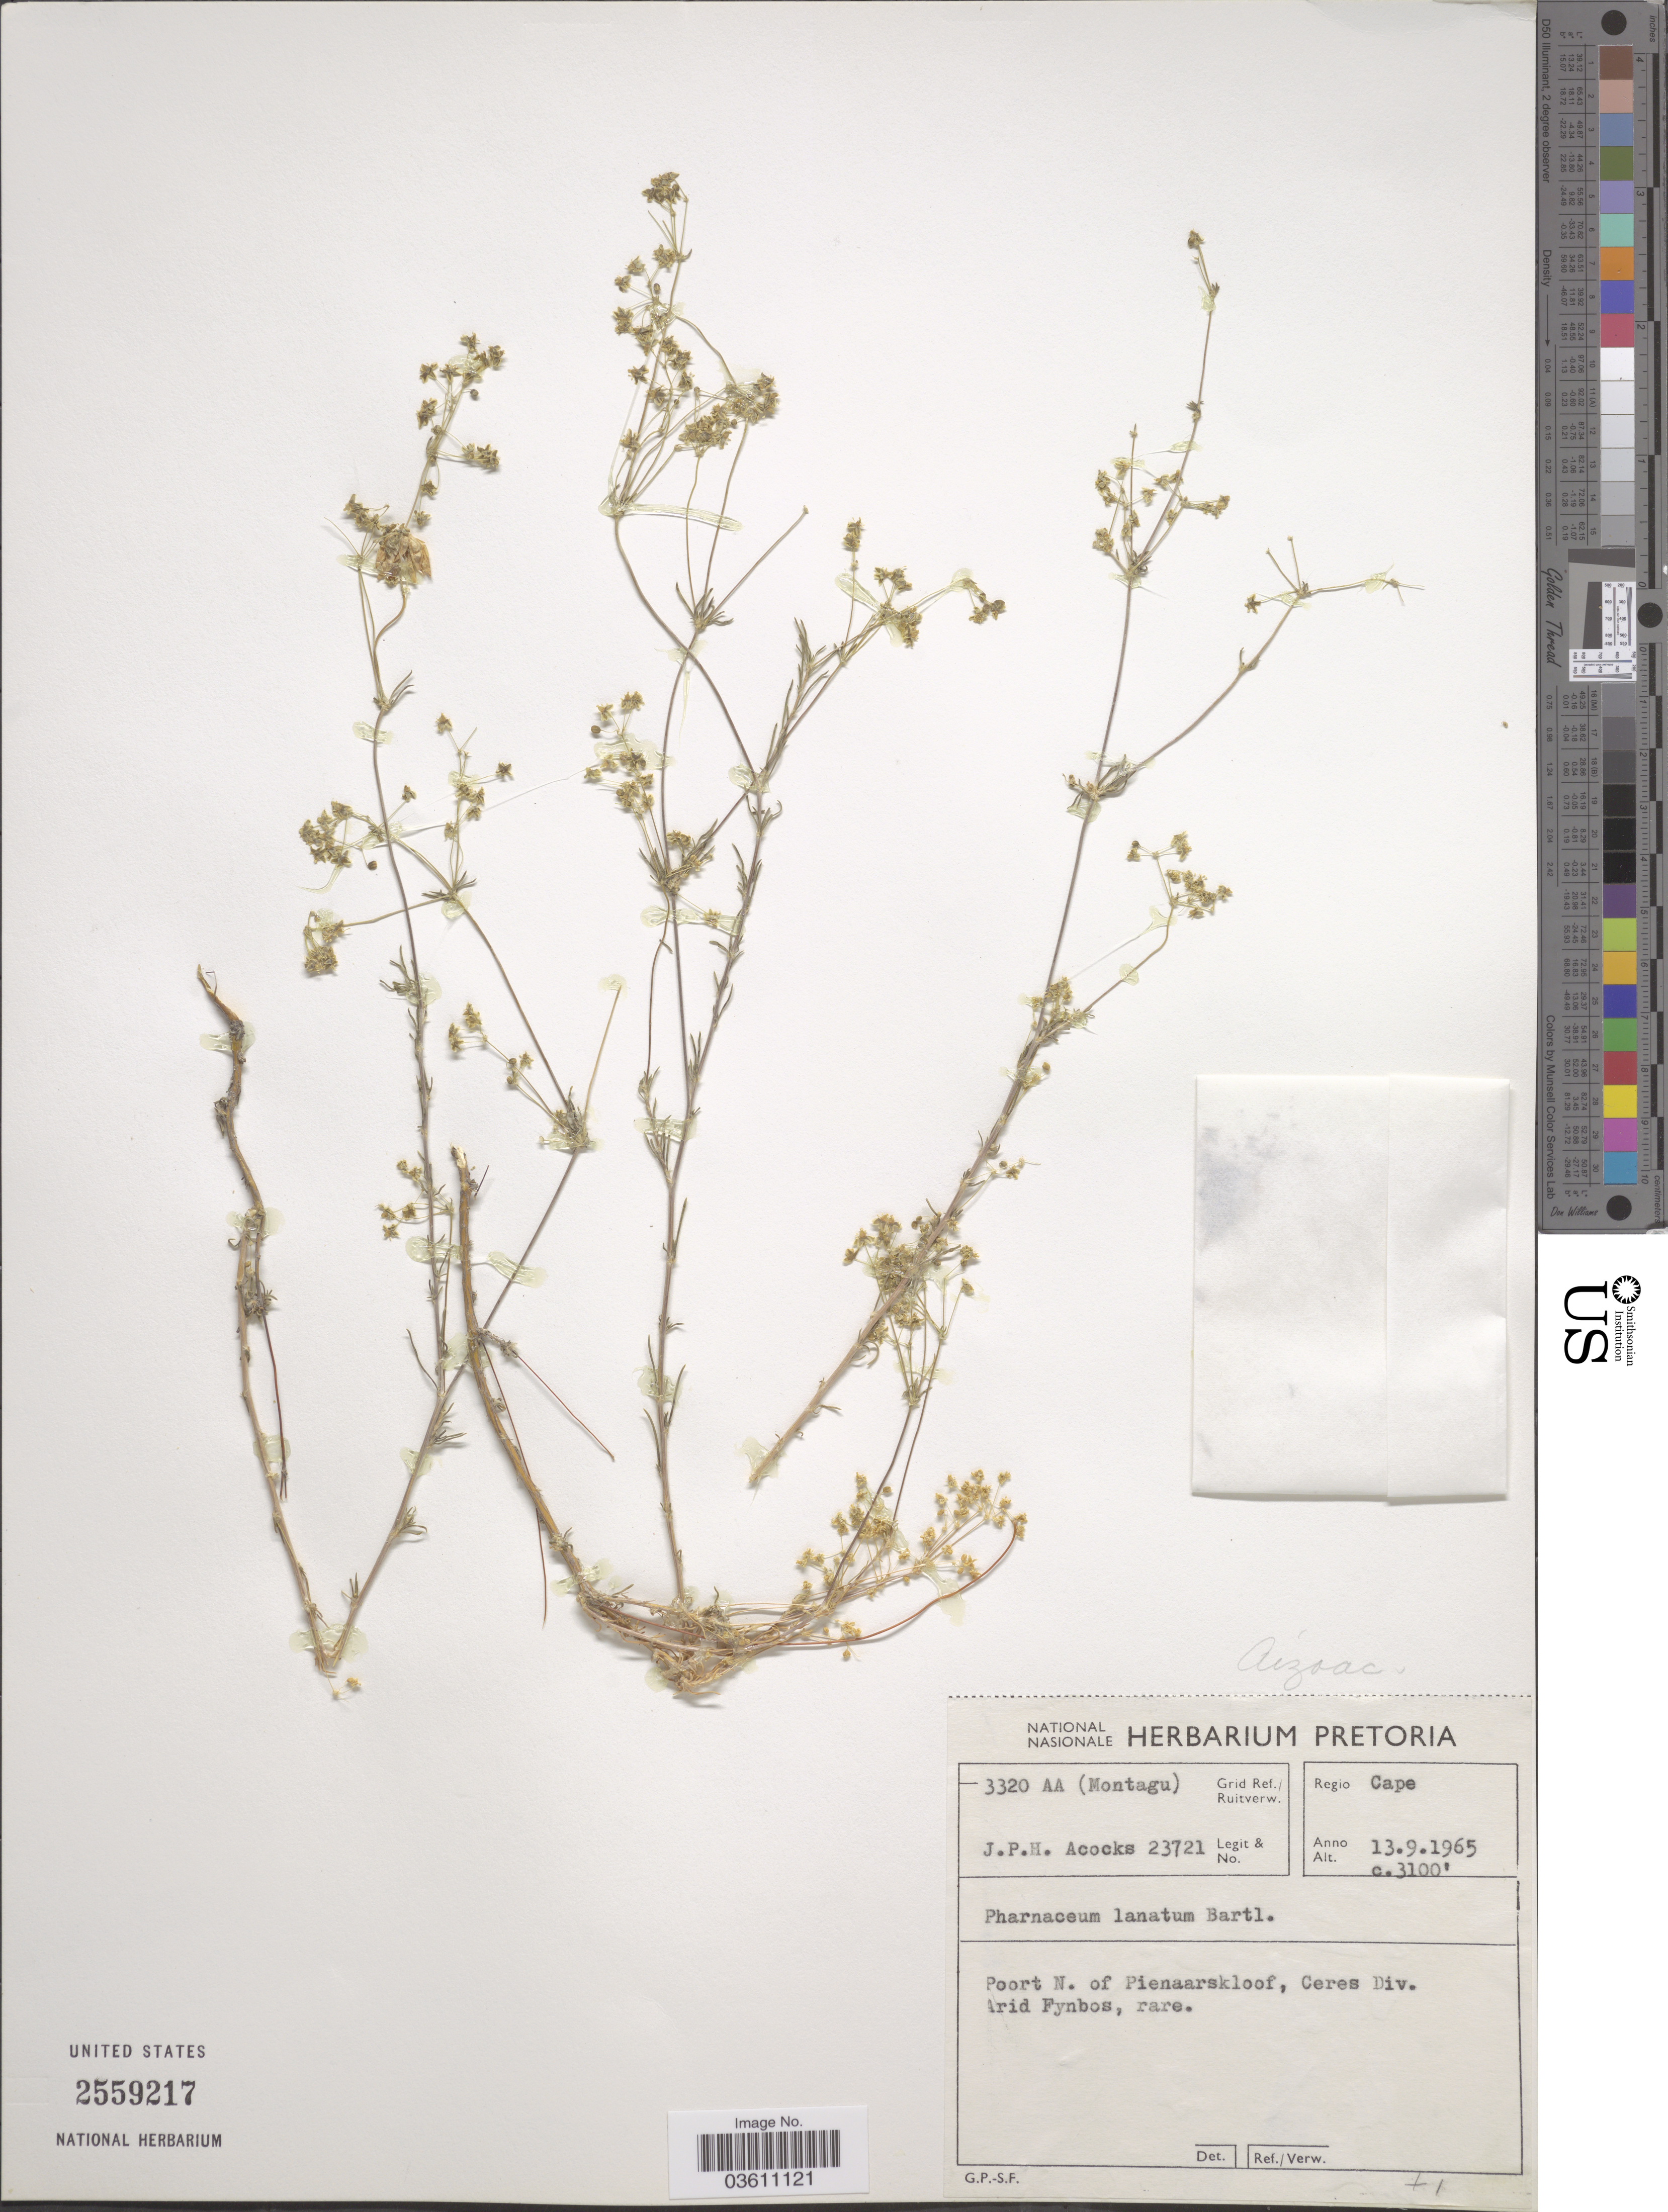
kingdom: Plantae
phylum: Tracheophyta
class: Magnoliopsida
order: Caryophyllales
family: Molluginaceae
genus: Pharnaceum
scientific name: Pharnaceum lanatum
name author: Bartl.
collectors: J. P. Acocks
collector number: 23721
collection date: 1965-09-13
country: South Africa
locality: Grid Ref./ Ruitverw. 3320AA (Montagu). Regio Cape. Poort N. of Pienaarskloof, Ceres Div.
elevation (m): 945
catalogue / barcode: US 2559217